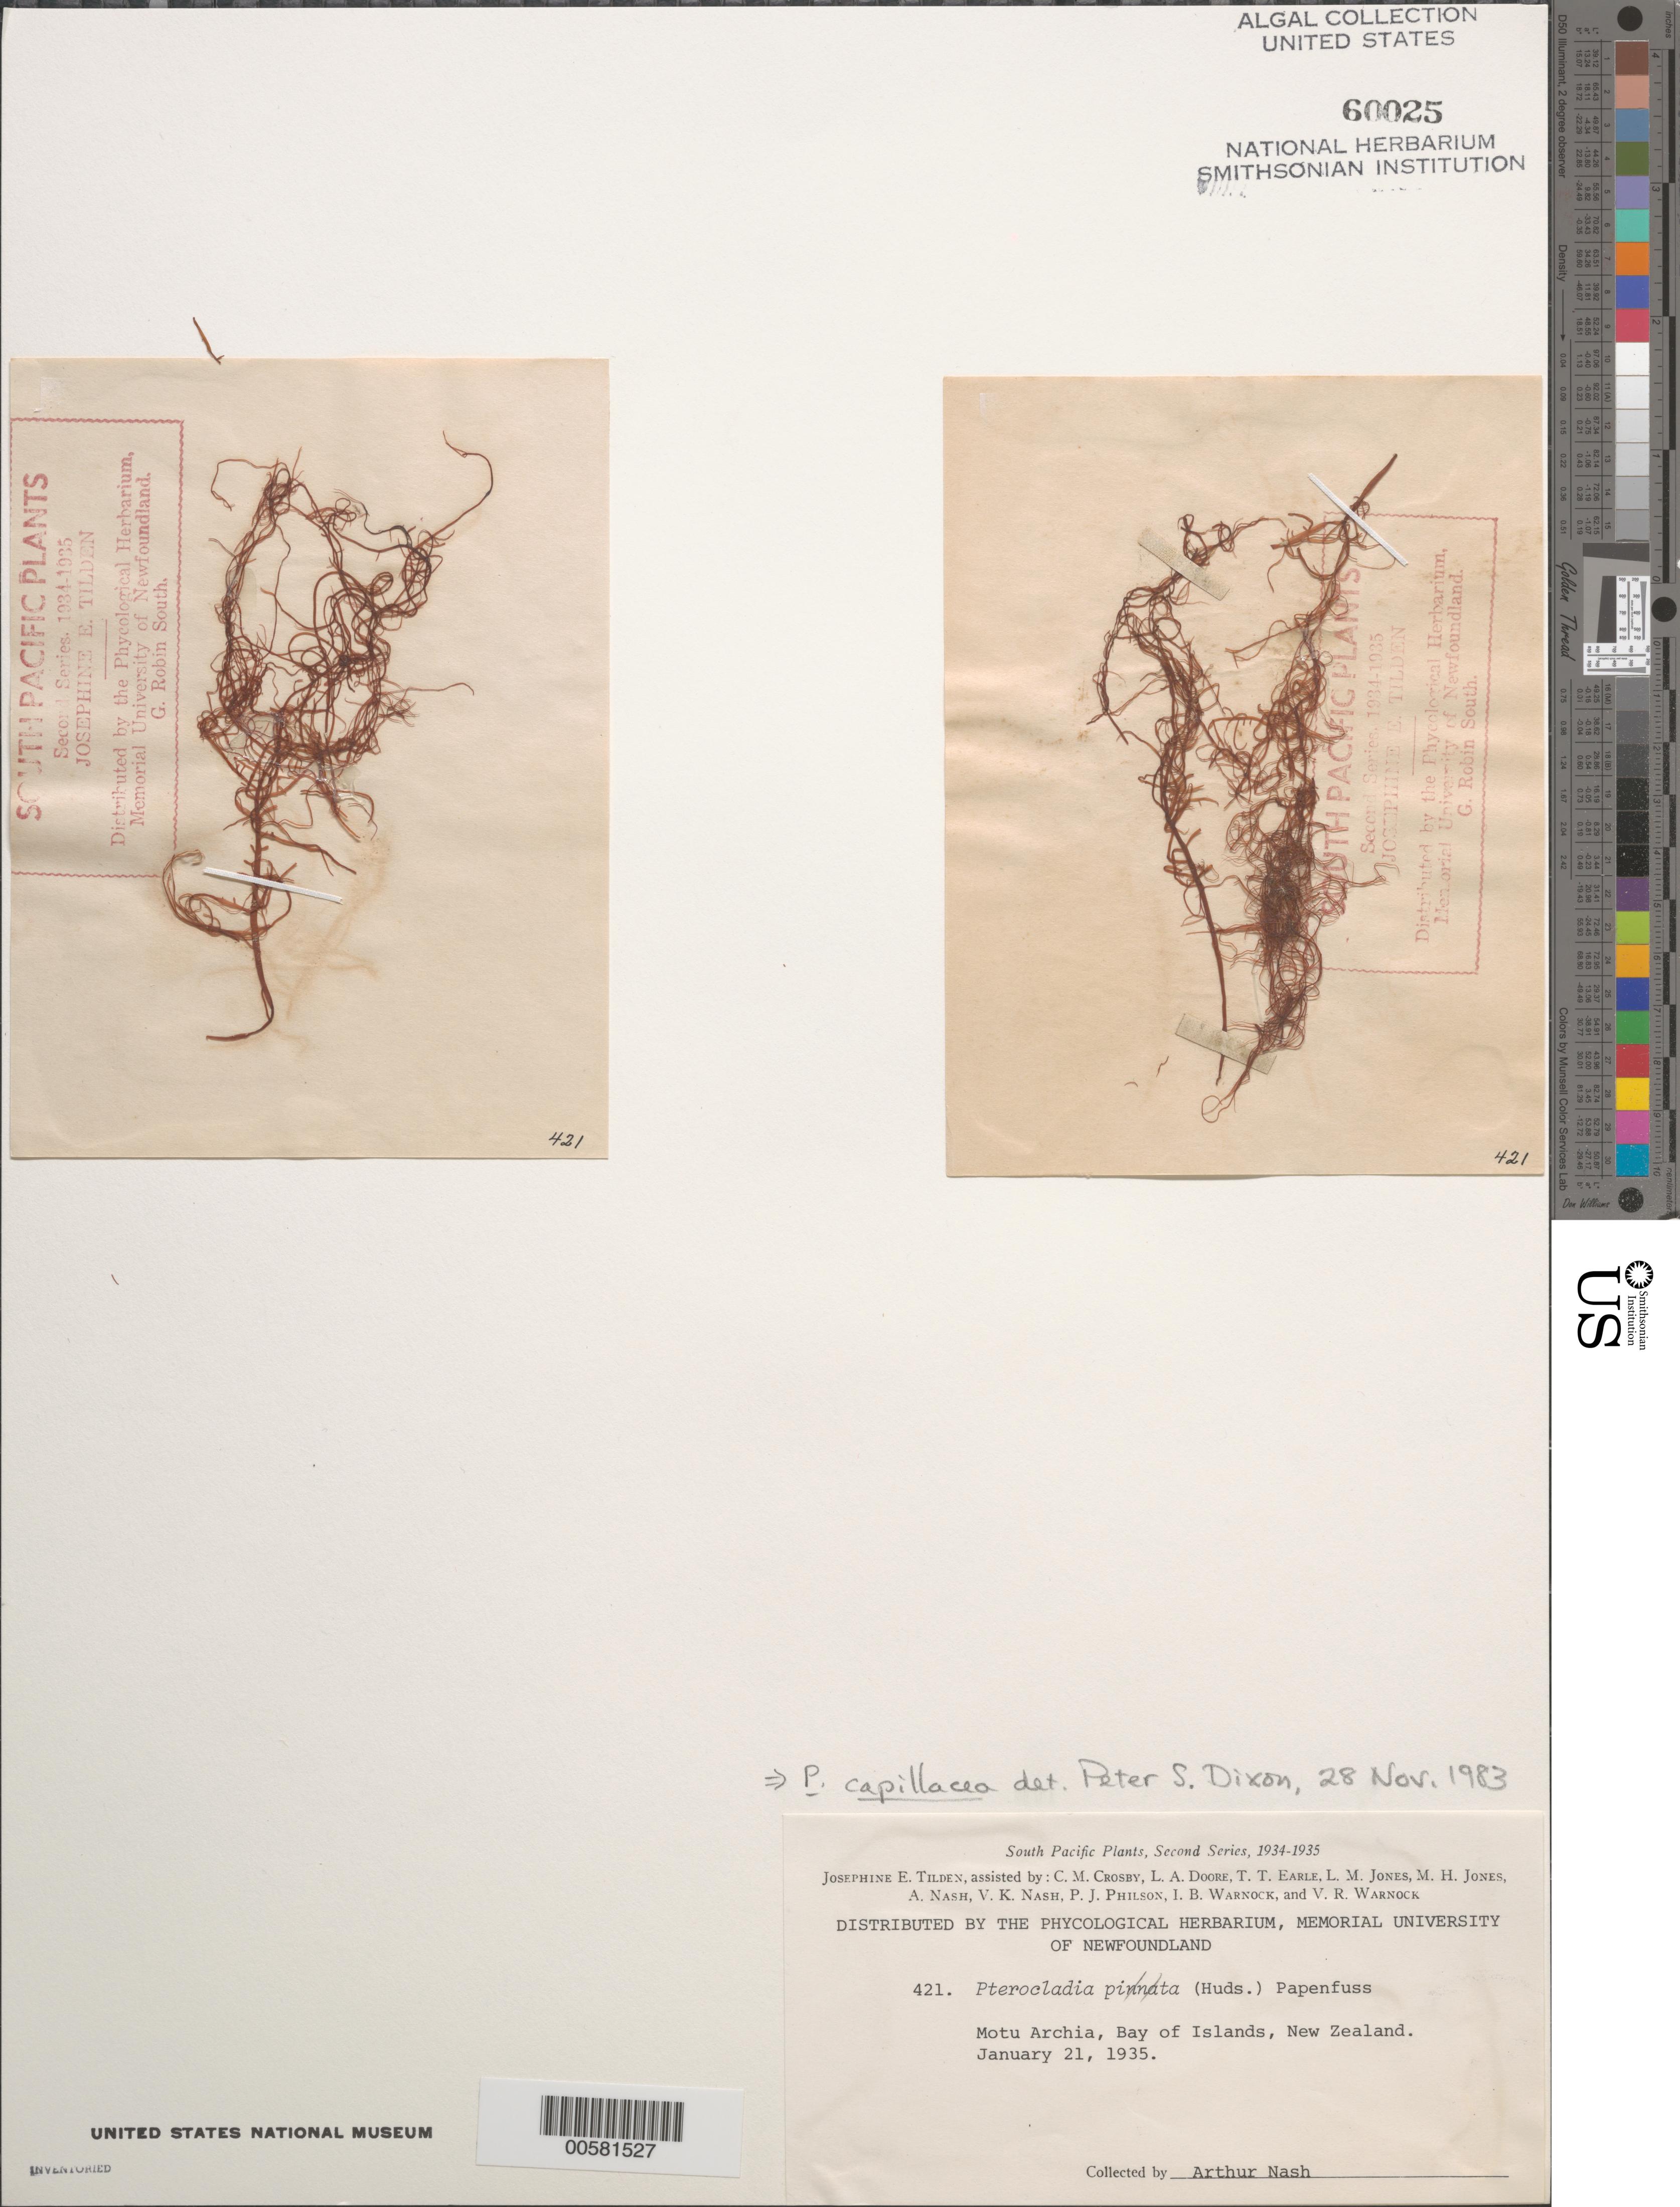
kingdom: Plantae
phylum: Rhodophyta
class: Florideophyceae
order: Gelidiales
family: Pterocladiaceae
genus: Pterocladiella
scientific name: Pterocladiella capillacea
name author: (S.G. Gmel.) Santelices & Hommers.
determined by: Algae name updating Project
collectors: A. Nash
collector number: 421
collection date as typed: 21 Jan 1935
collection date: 1935-01-21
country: New Zealand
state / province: Northland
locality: Motu arohia, bay of islands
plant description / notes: Tilden, South Pacific Plants, Second Series, 1934-1935, as Pterocladia pinnata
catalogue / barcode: US 60025